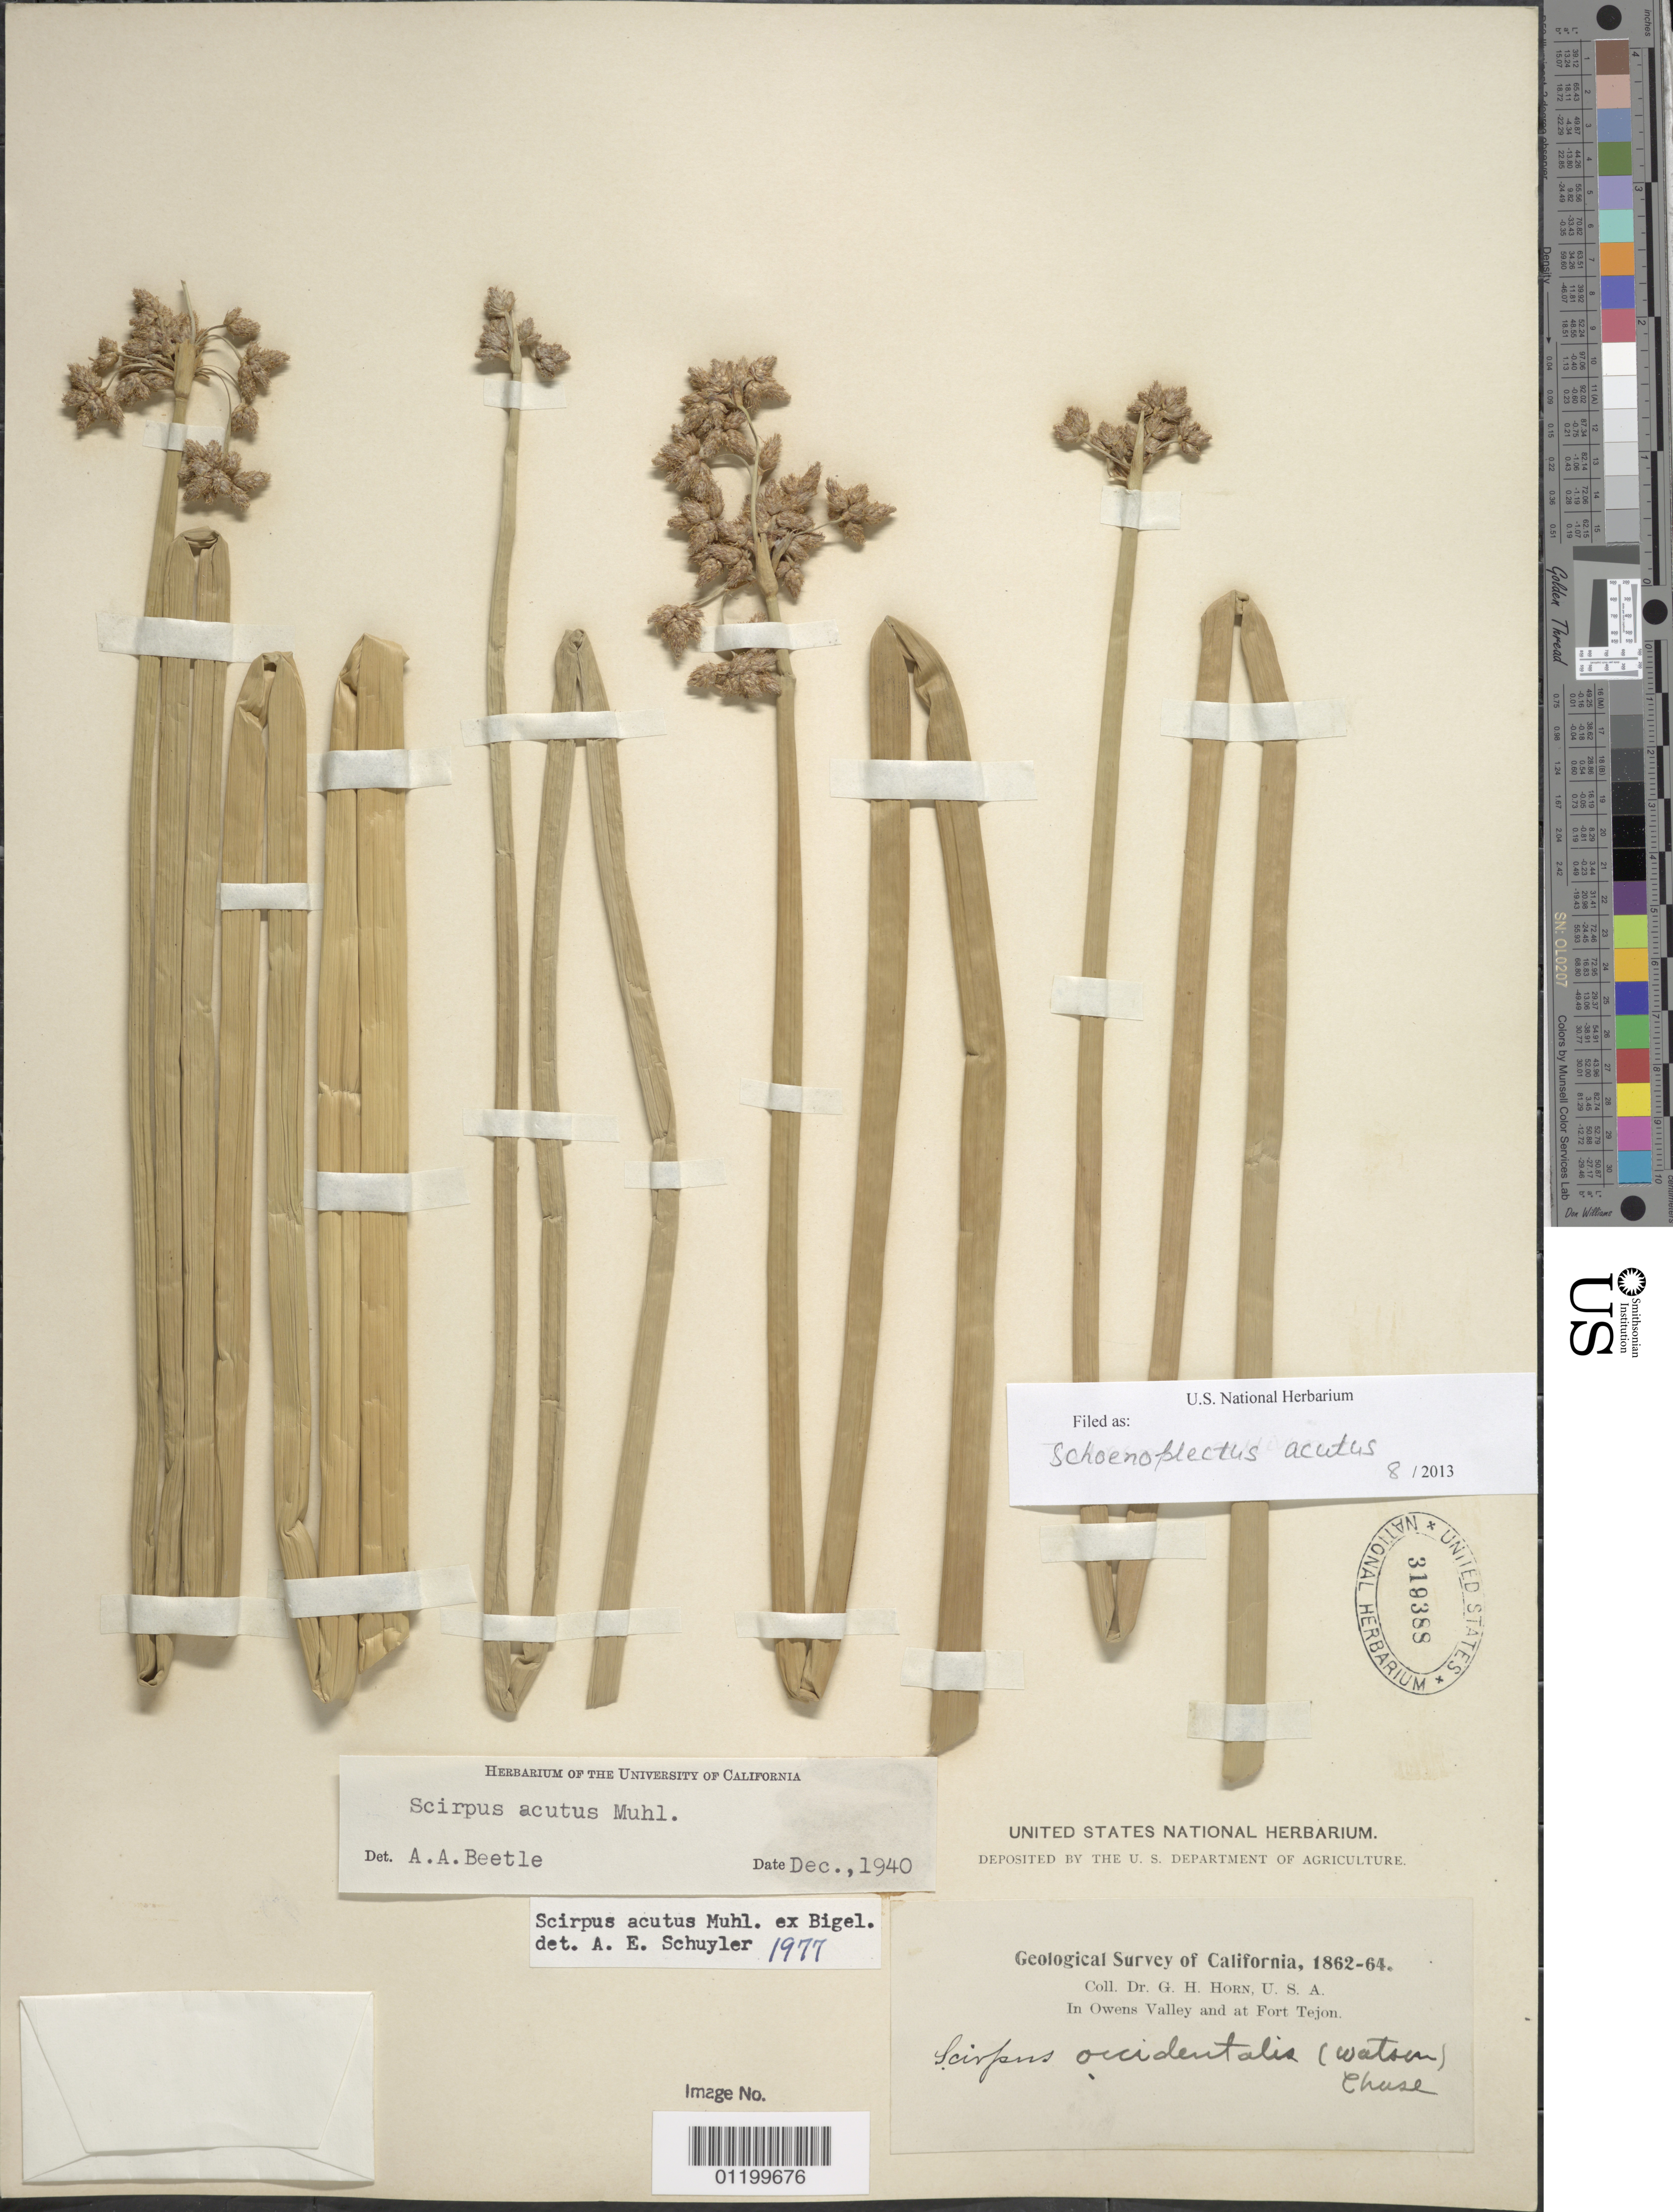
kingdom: Plantae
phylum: Tracheophyta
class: Liliopsida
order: Poales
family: Cyperaceae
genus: Schoenoplectus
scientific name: Schoenoplectus acutus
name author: (Muhl. ex Bigelow) Á. Löve & D. Löve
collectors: G. Horn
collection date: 1862/1864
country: United States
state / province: California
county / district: Kern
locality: In Owens Valley and at Fort Tejon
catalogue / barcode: US 319388